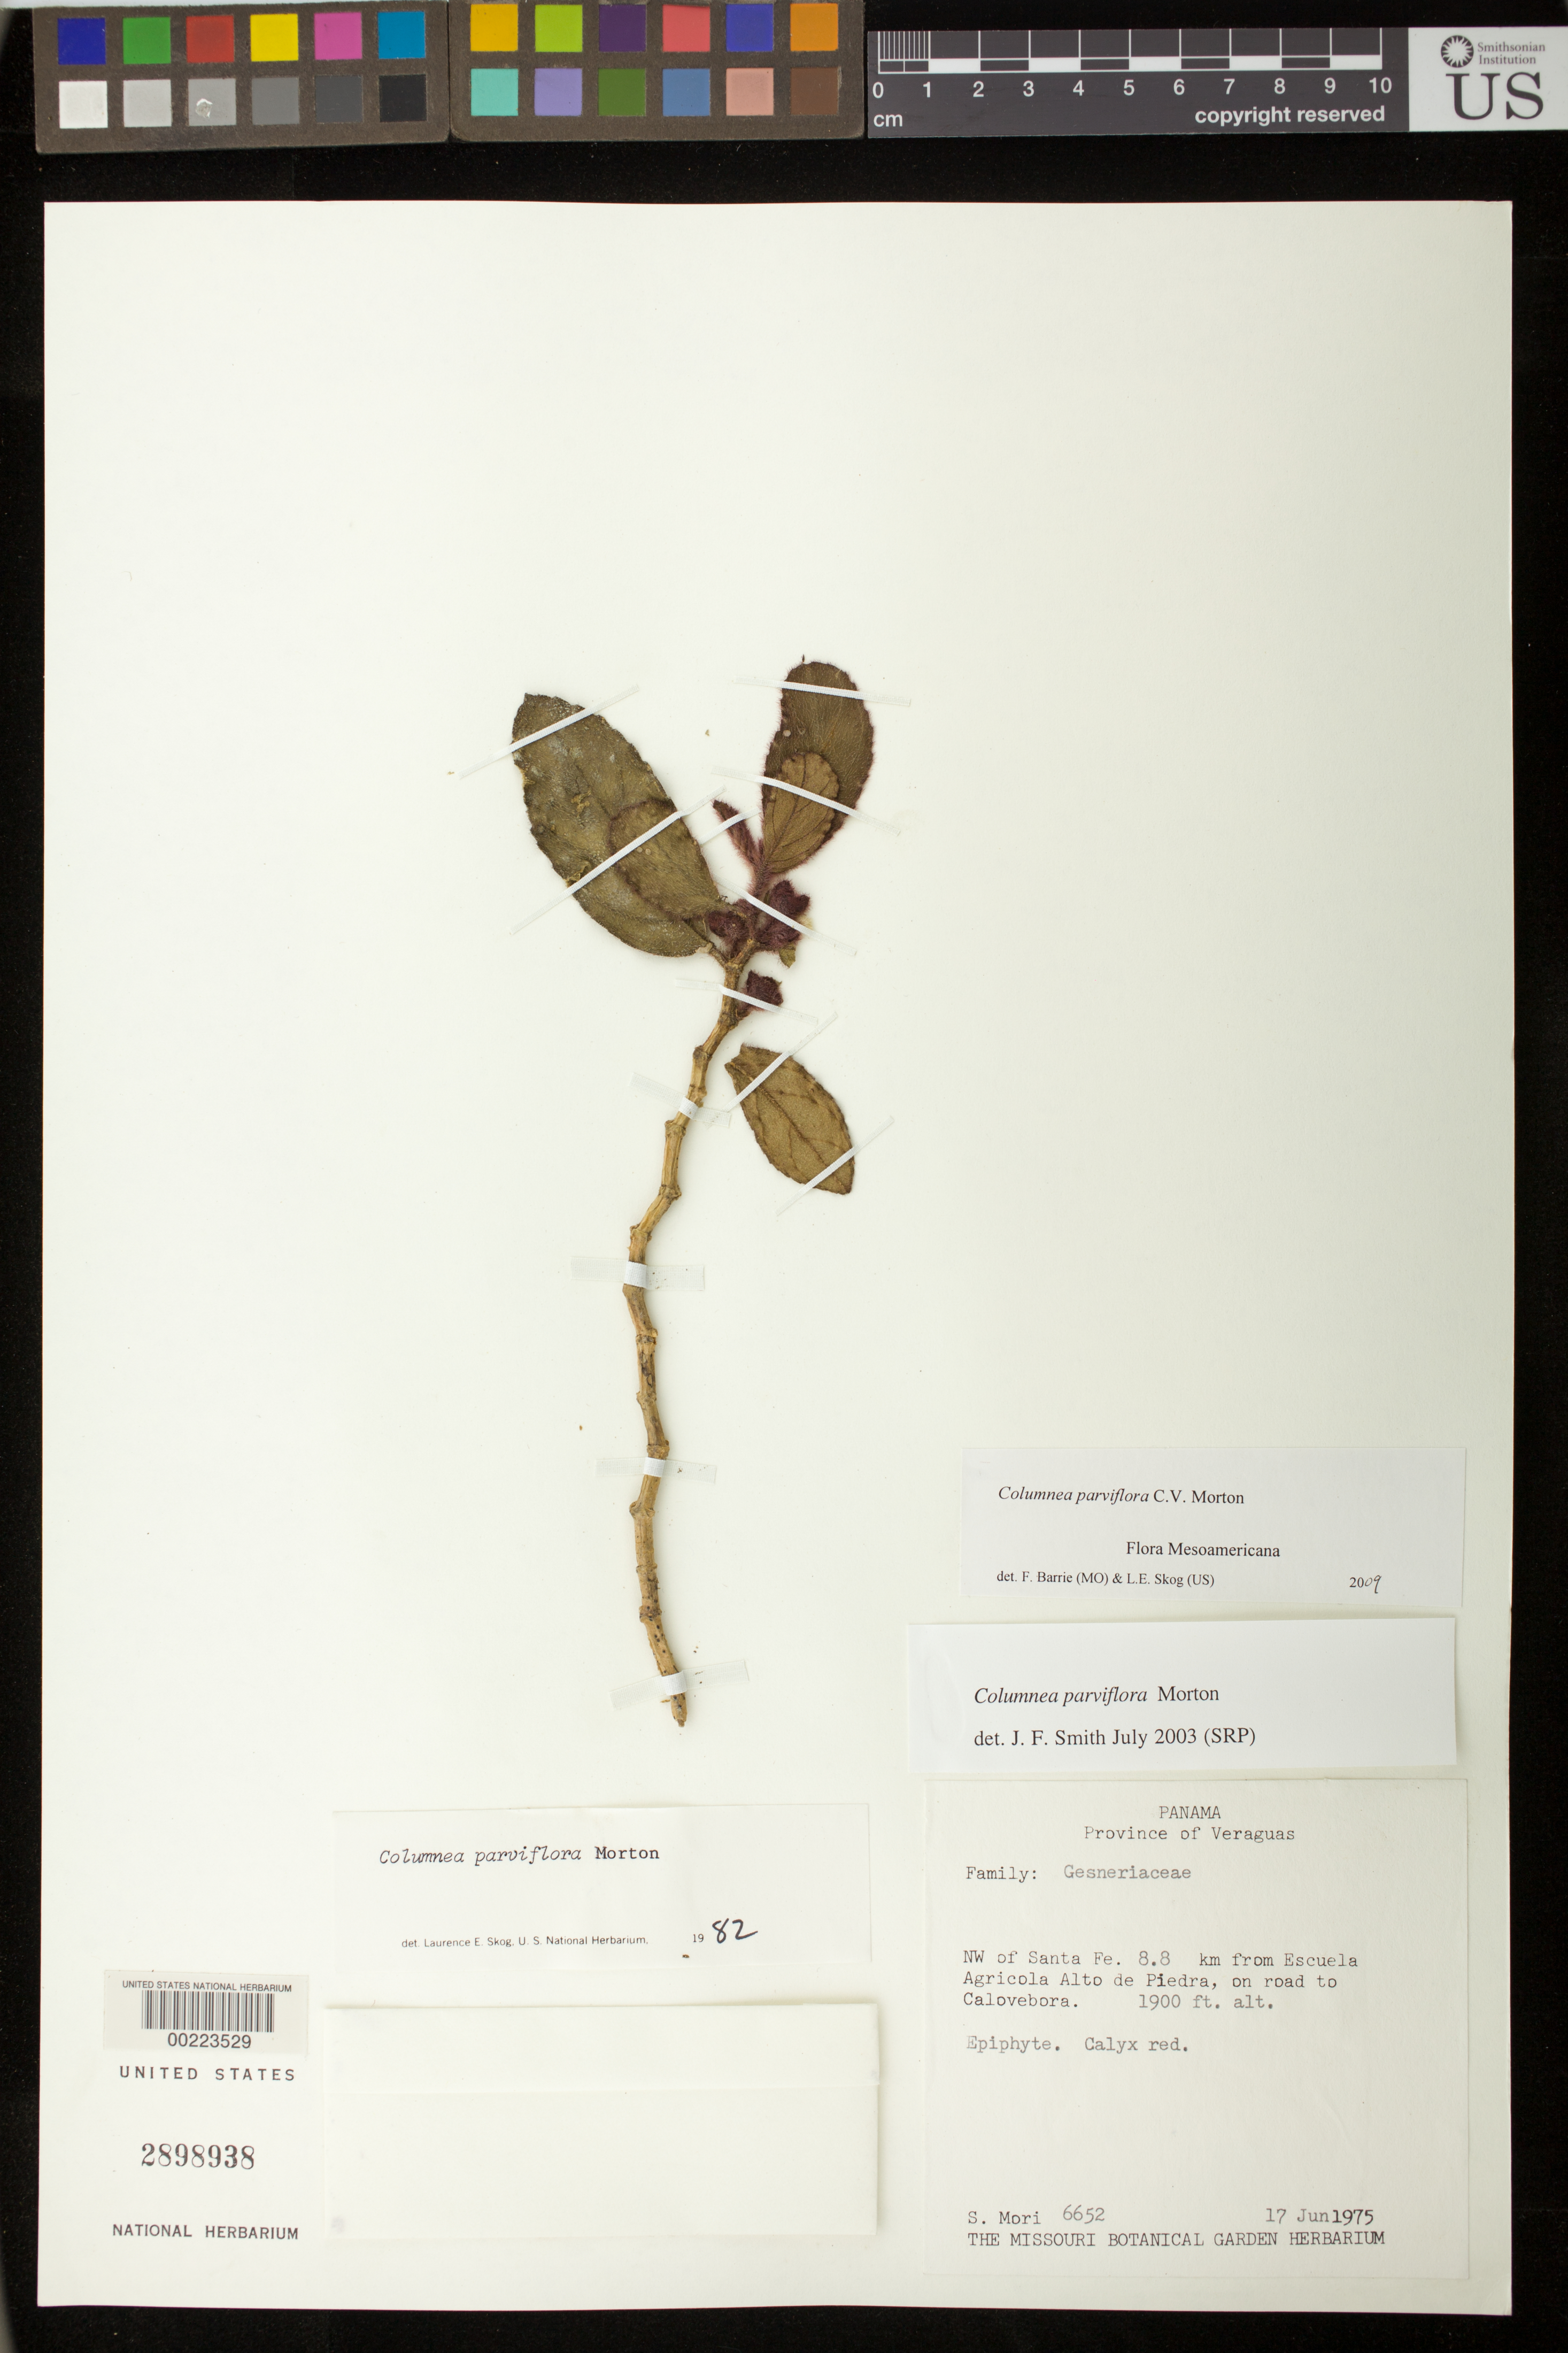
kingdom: Plantae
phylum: Tracheophyta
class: Magnoliopsida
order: Lamiales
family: Gesneriaceae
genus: Columnea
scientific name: Columnea herthae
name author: Mansf.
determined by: Clark, J. L.; Skog, Laurence E.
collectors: S. Mori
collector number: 6652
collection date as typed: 17 Jun 1975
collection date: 1975-06-17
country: Panama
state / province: Veraguas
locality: NW of Santa Fe, 8.8 km from Escuela Agricola Alto de Piedra, on road to Calovebora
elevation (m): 579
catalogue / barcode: US 2898938